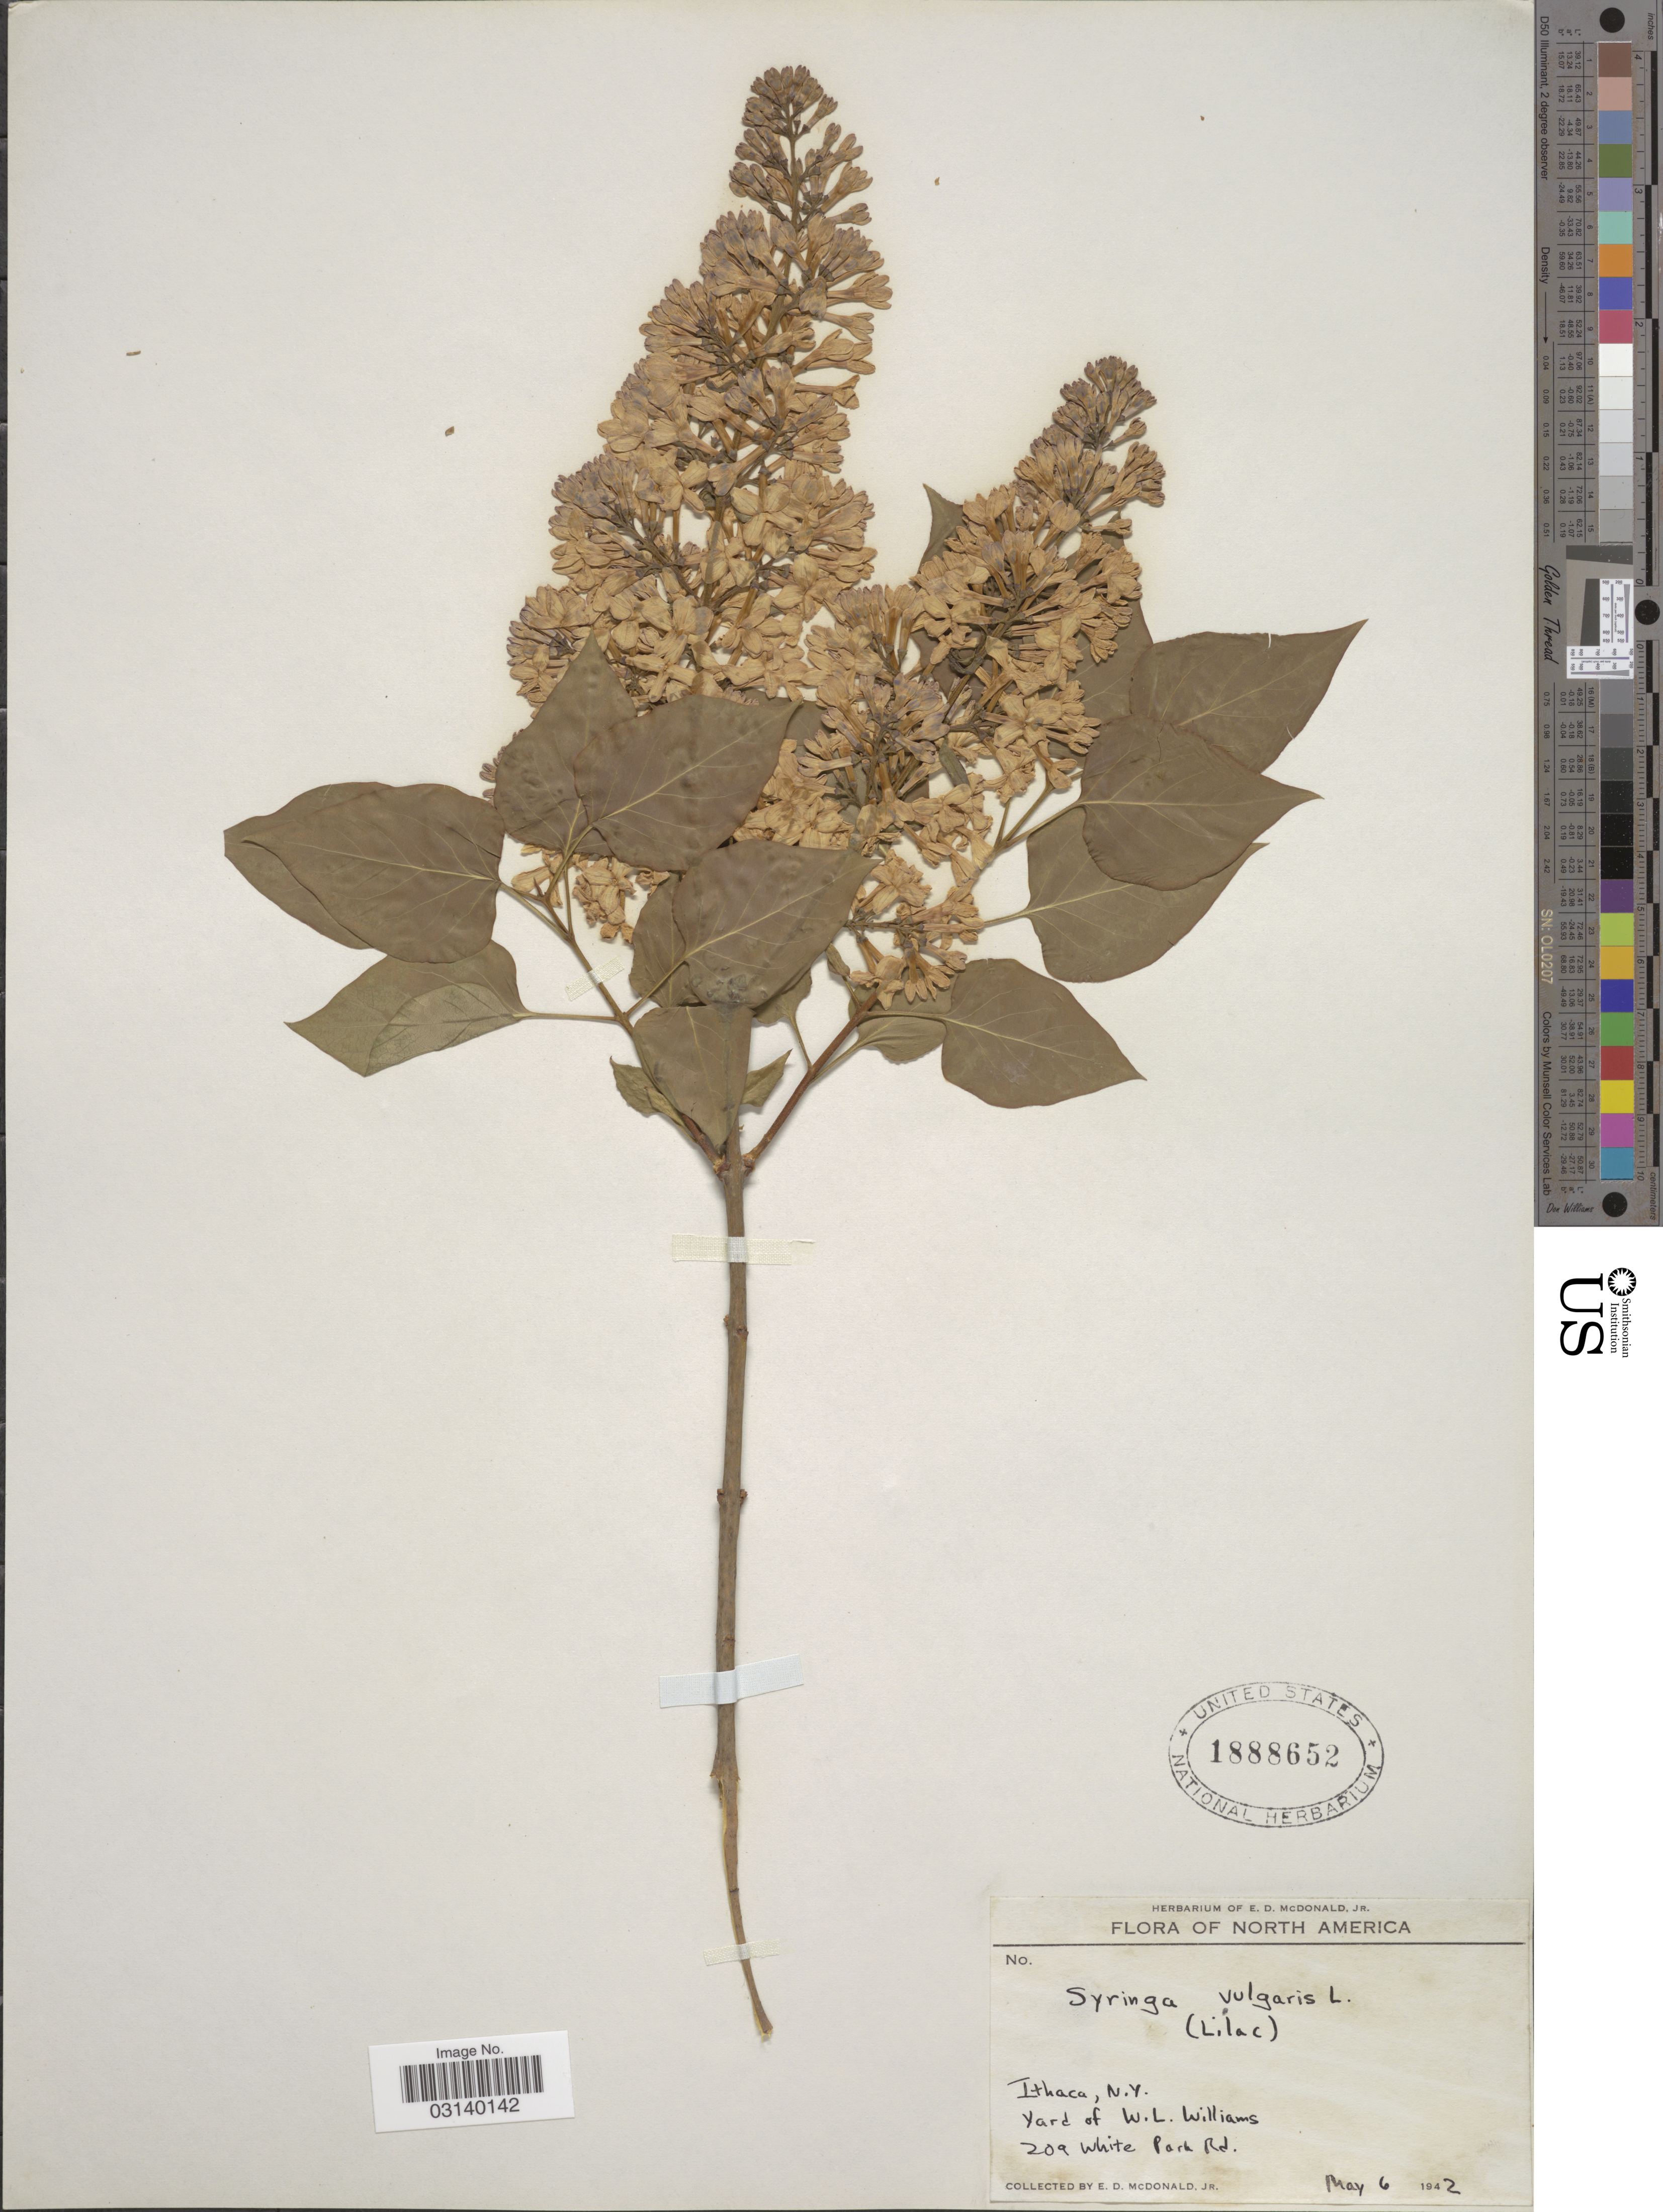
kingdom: Plantae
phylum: Tracheophyta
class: Magnoliopsida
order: Lamiales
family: Oleaceae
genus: Syringa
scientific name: Syringa vulgaris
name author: L.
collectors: E. D. McDonald Jr.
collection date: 1942-05-06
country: United States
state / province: New York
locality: Ithaca. Yard of W.L. Williams. 209 White Park Rd.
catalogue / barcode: US 1888652